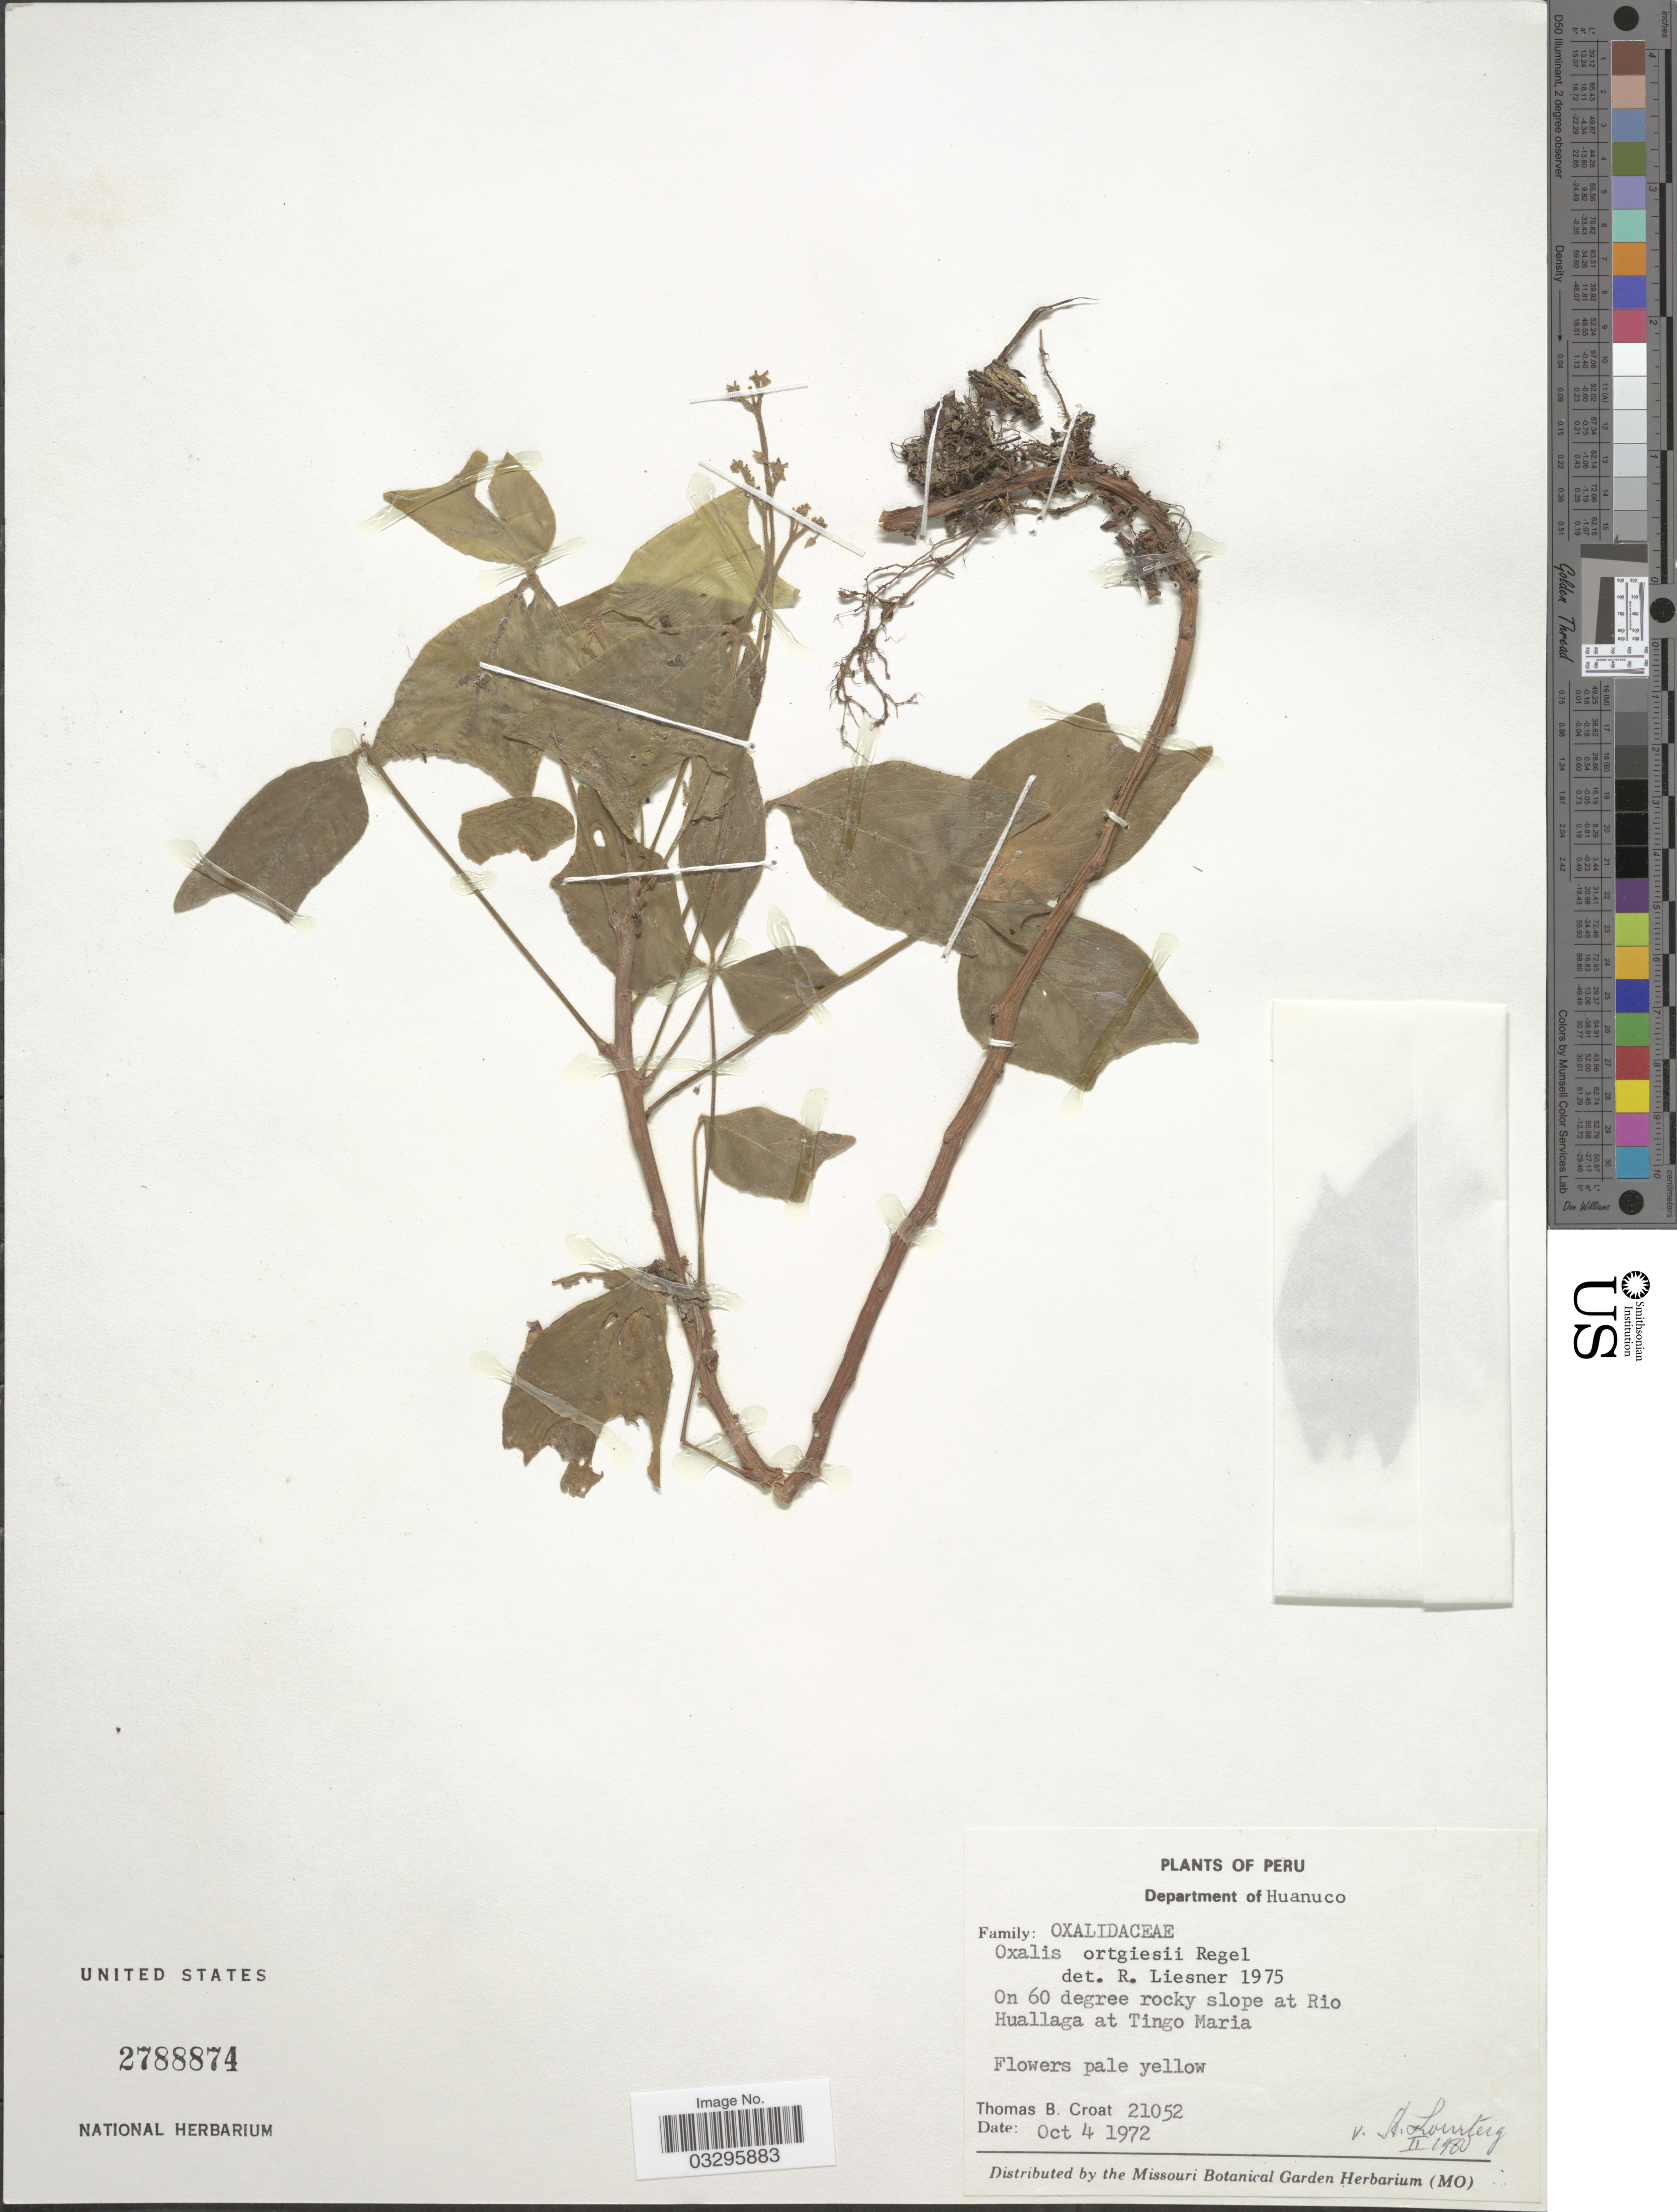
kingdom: Plantae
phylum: Tracheophyta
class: Magnoliopsida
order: Oxalidales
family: Oxalidaceae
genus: Oxalis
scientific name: Oxalis ortgiesii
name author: Regel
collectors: T. B. Croat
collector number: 21052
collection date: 1972-10-04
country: Peru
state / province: Huánuco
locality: Department of Huanuco. On 60 degree rocky slope at Rio Huallaga at Tingo Maria.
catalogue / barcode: US 2788874